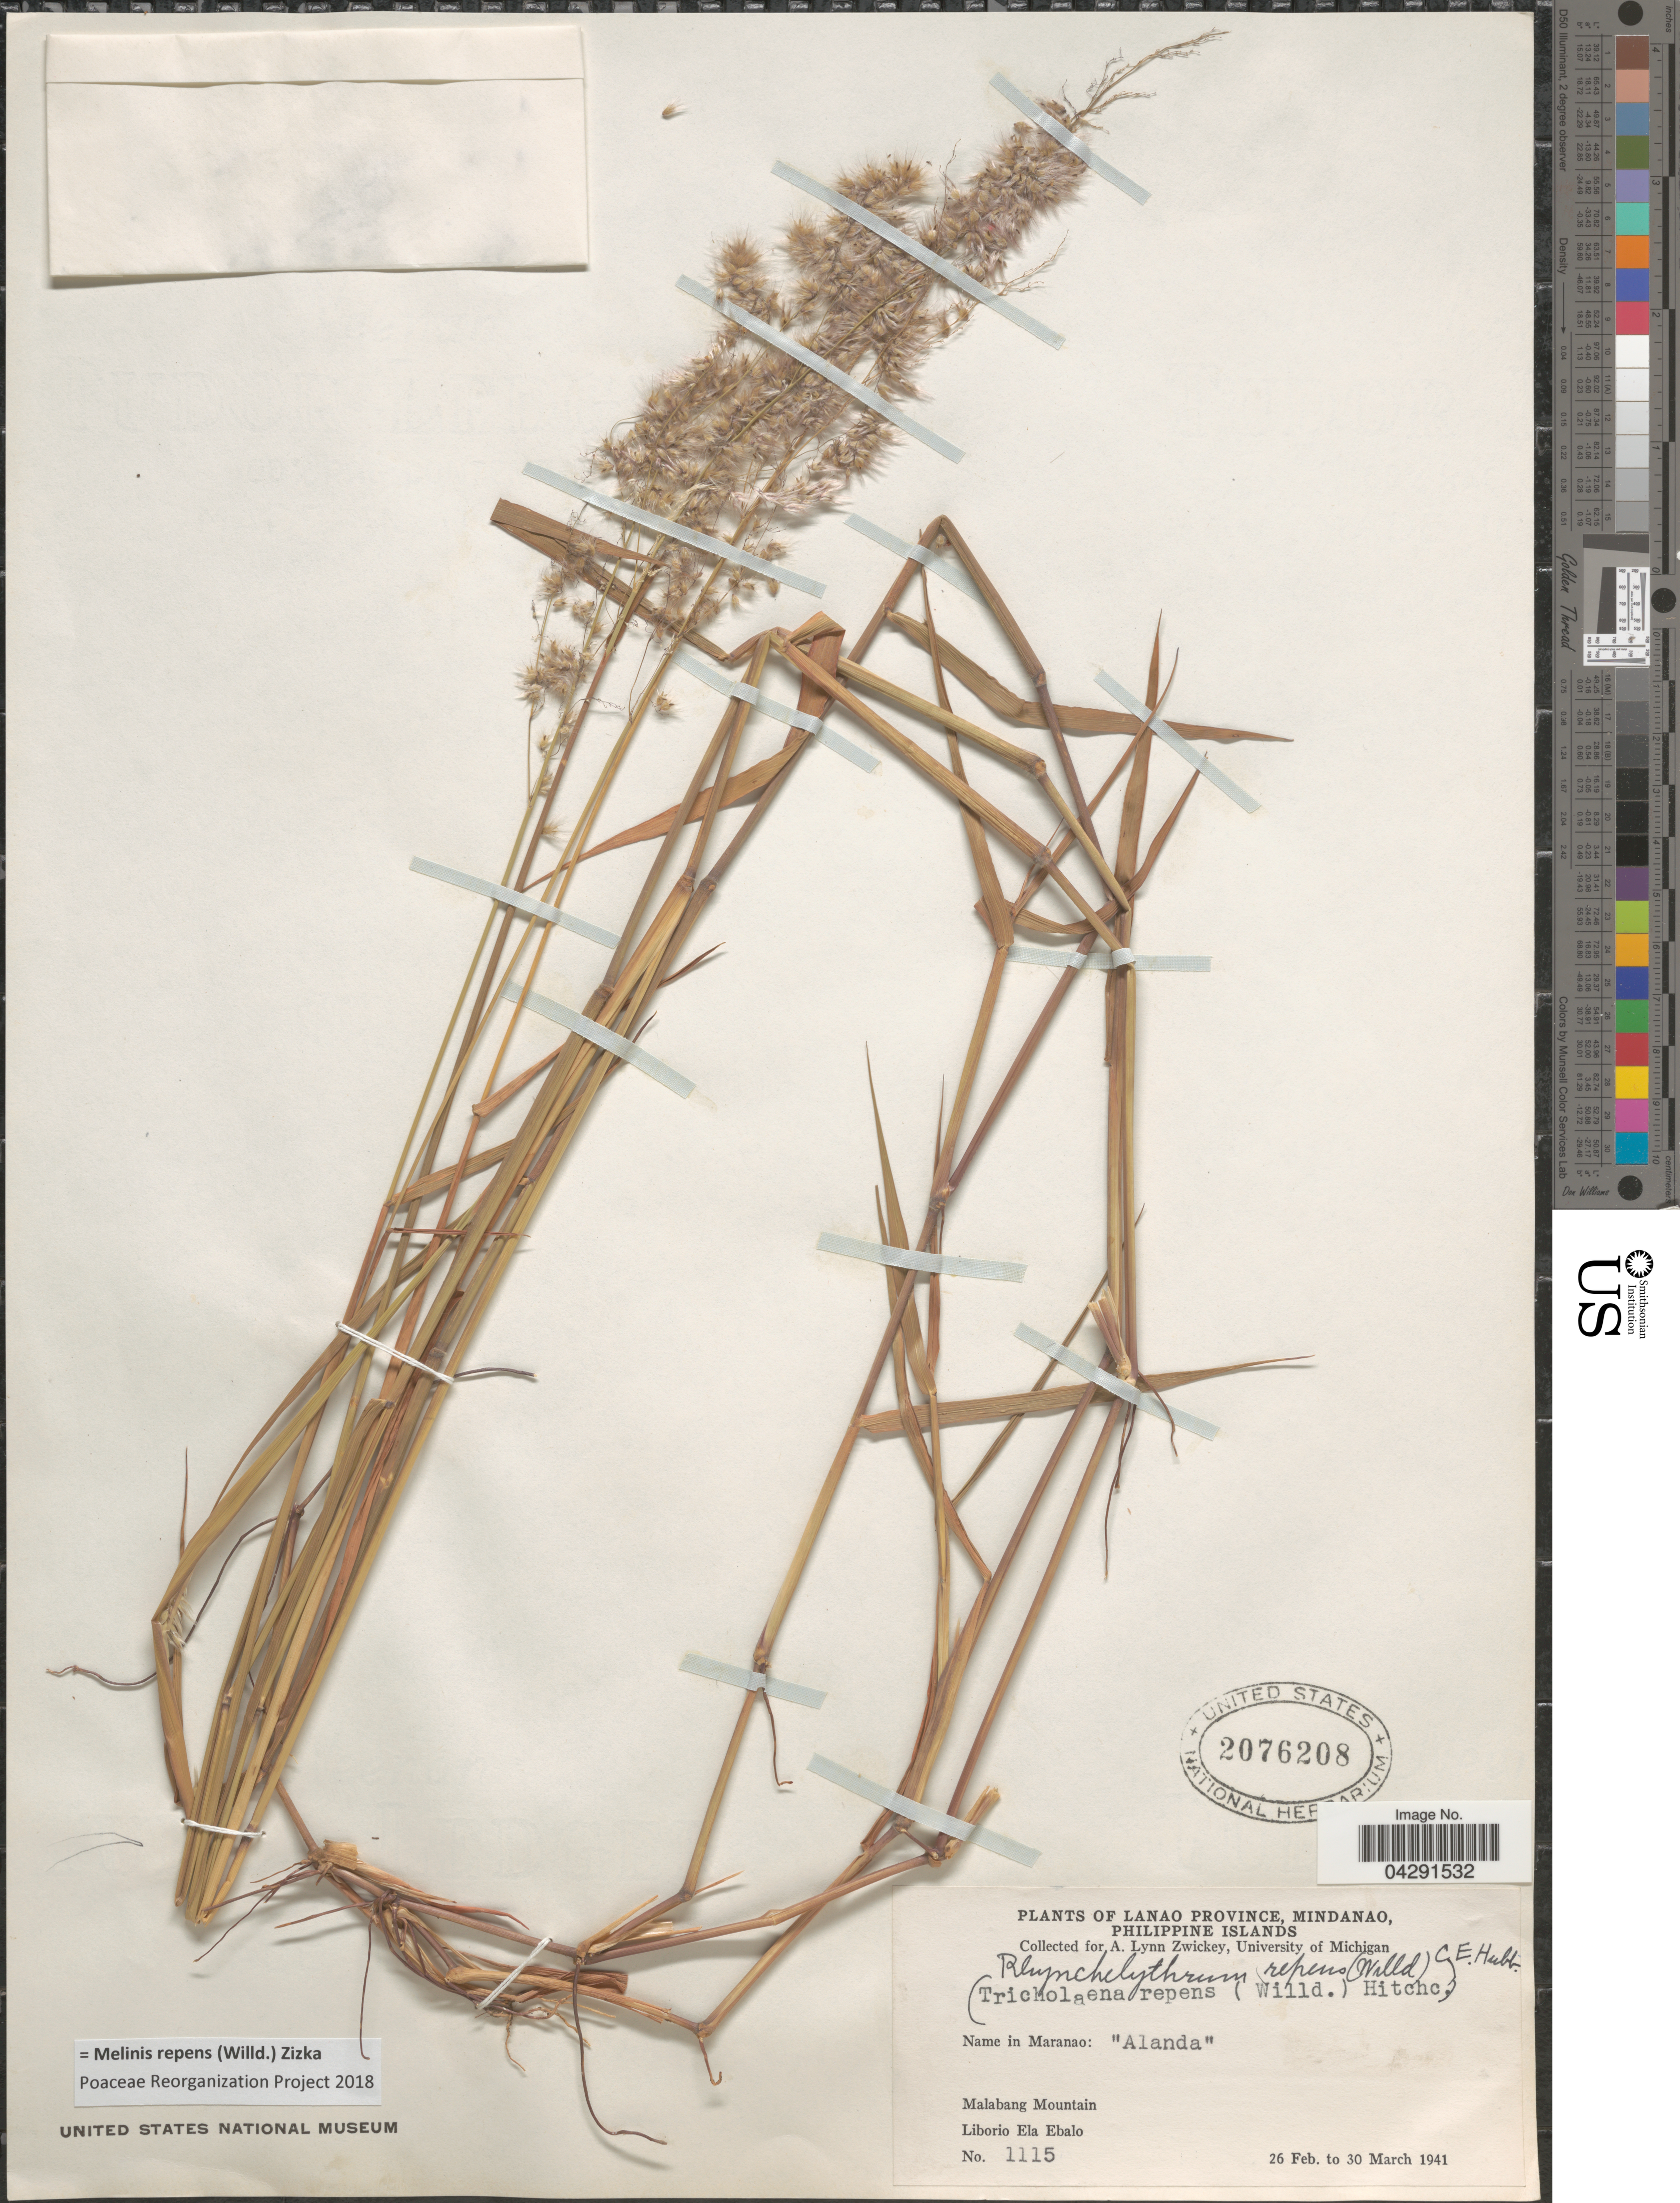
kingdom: Plantae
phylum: Tracheophyta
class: Liliopsida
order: Poales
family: Poaceae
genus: Melinis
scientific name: Melinis repens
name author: (Willd.) Zizka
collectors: A. Zwickey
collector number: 1115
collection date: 1941-02-26/1941-03-30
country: Philippines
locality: Lanao Province, Mindanao, Philippine Islands. Malabang Mountain. Liborio Ela Ebalo.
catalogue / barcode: US 2076208